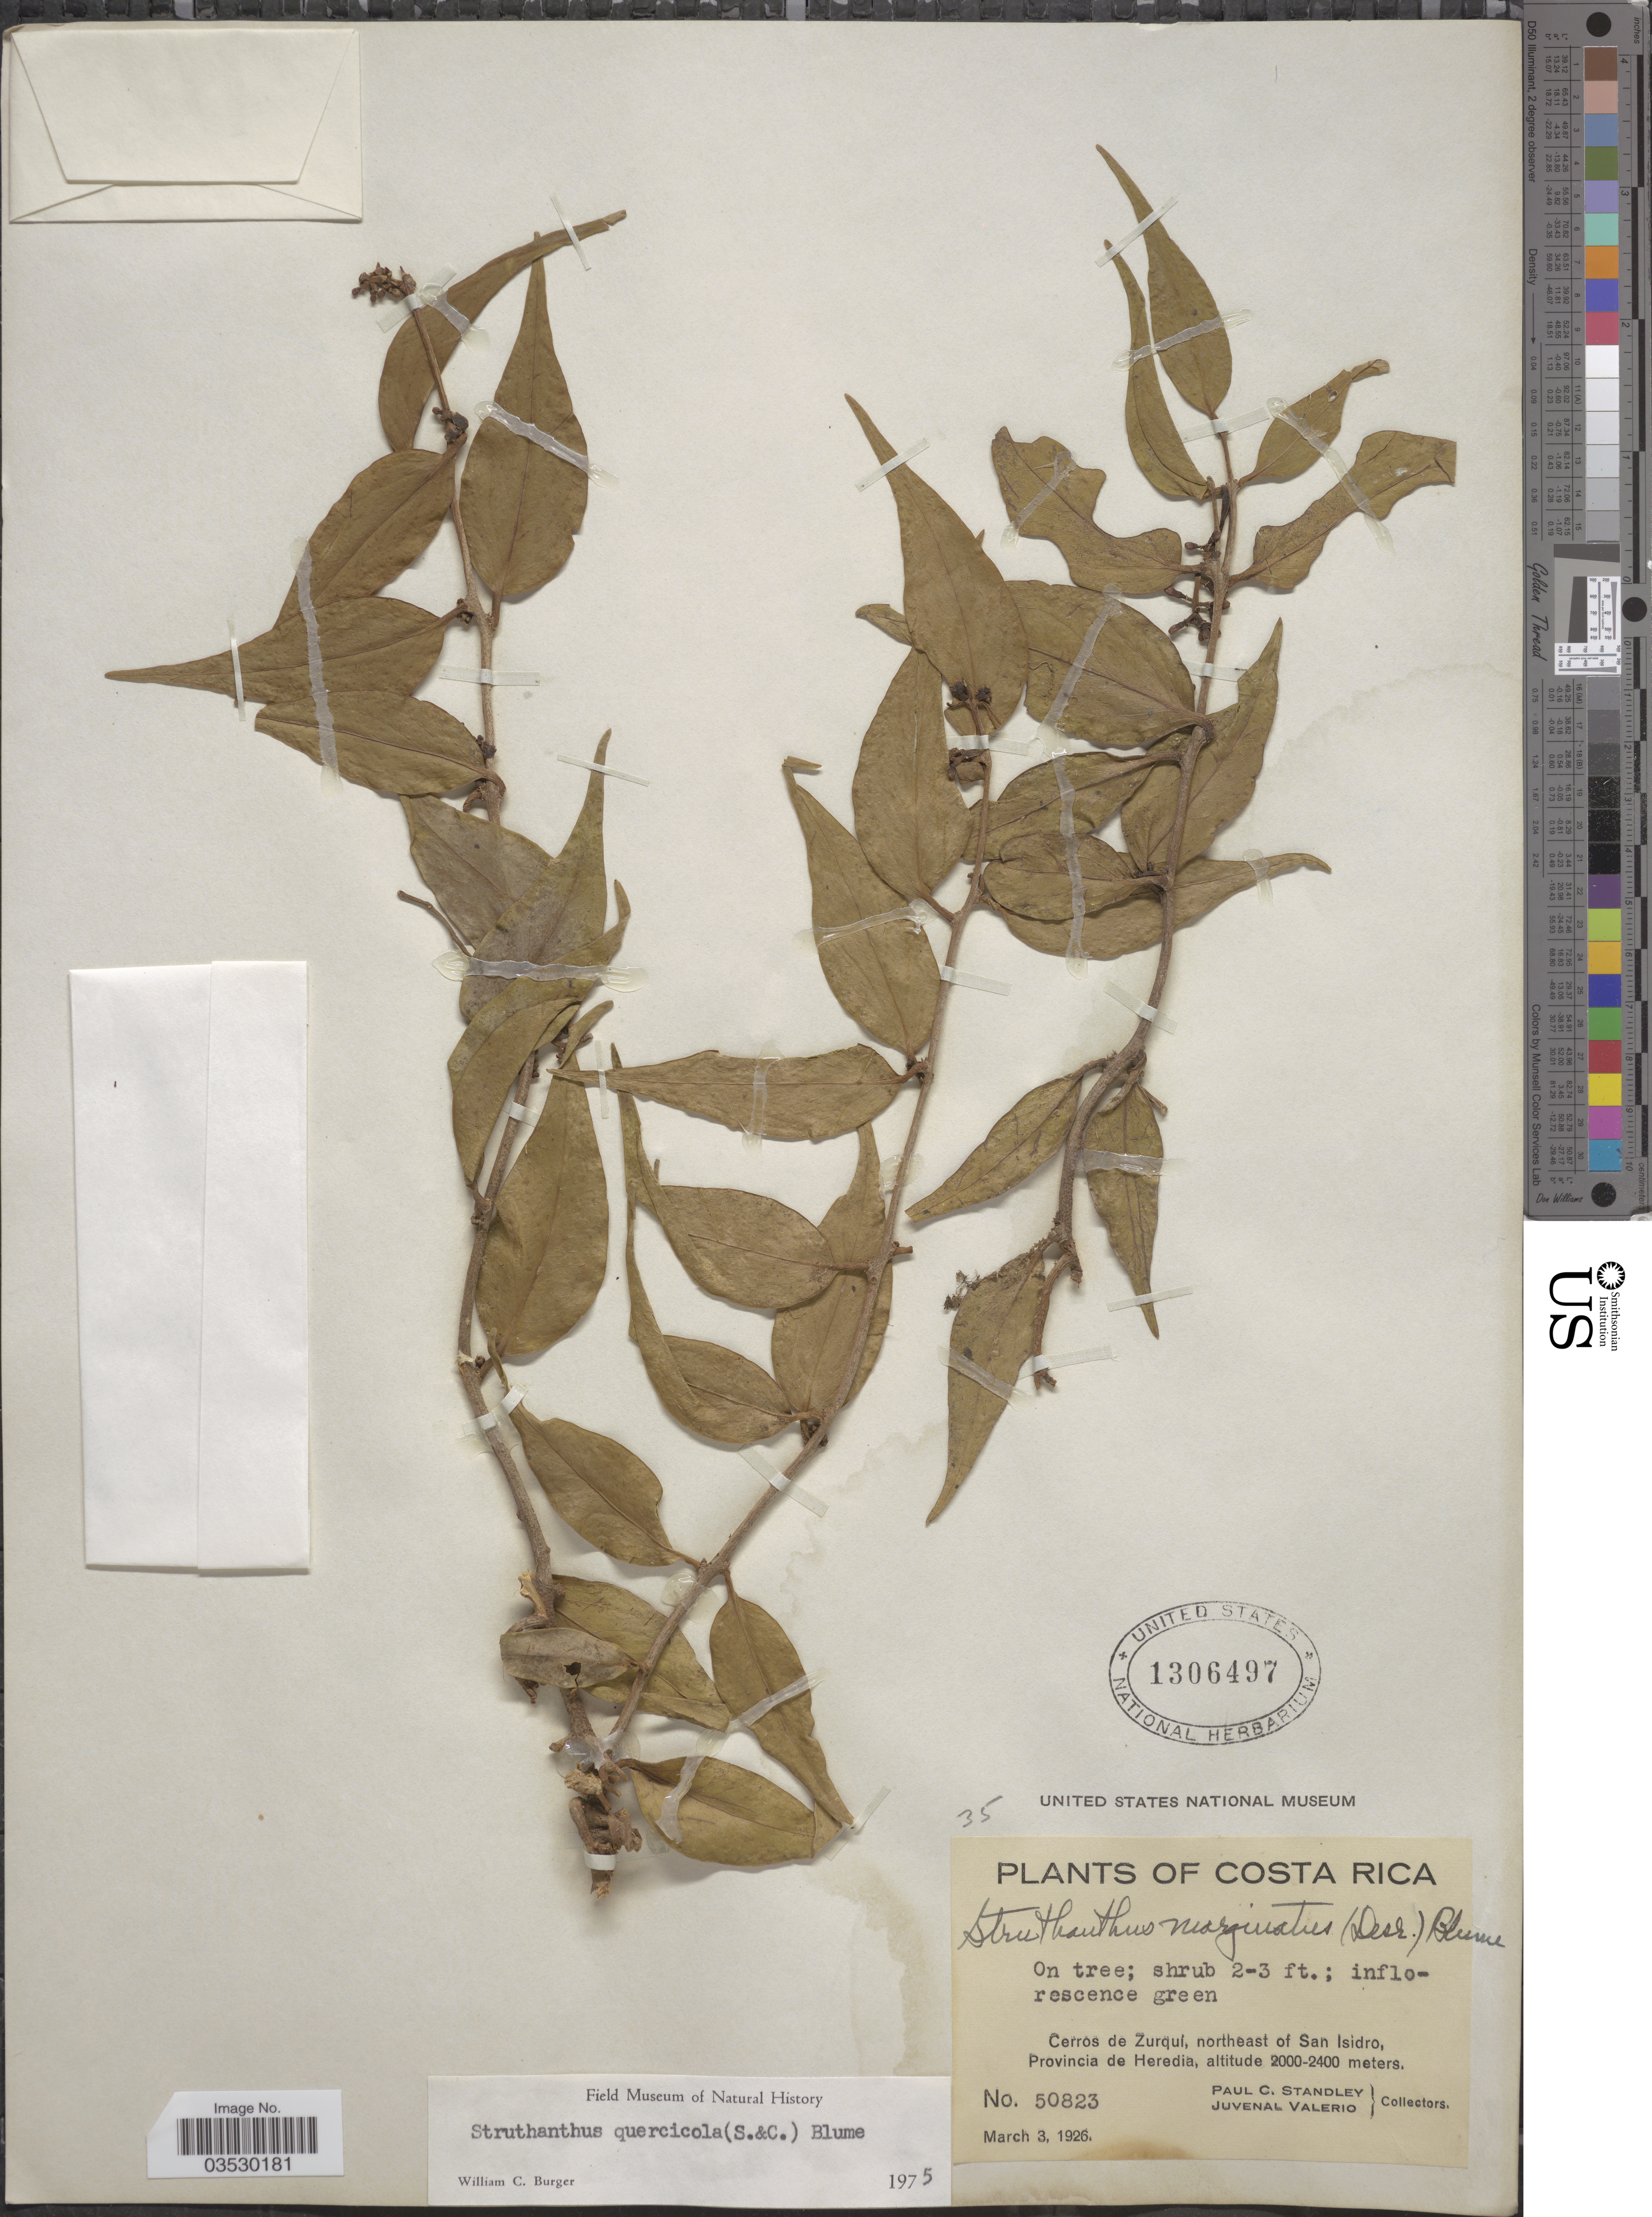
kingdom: Plantae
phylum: Tracheophyta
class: Magnoliopsida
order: Santalales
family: Loranthaceae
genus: Struthanthus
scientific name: Struthanthus quercicola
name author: (Kuijt) Cham. & Schltr.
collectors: P. C. Standley & J. Valerio R.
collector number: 50823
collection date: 1926-03-03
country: Costa Rica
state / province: Heredia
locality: Cerros de Zurqui, northeast of San Isidro.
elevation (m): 2000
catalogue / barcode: US 1306497